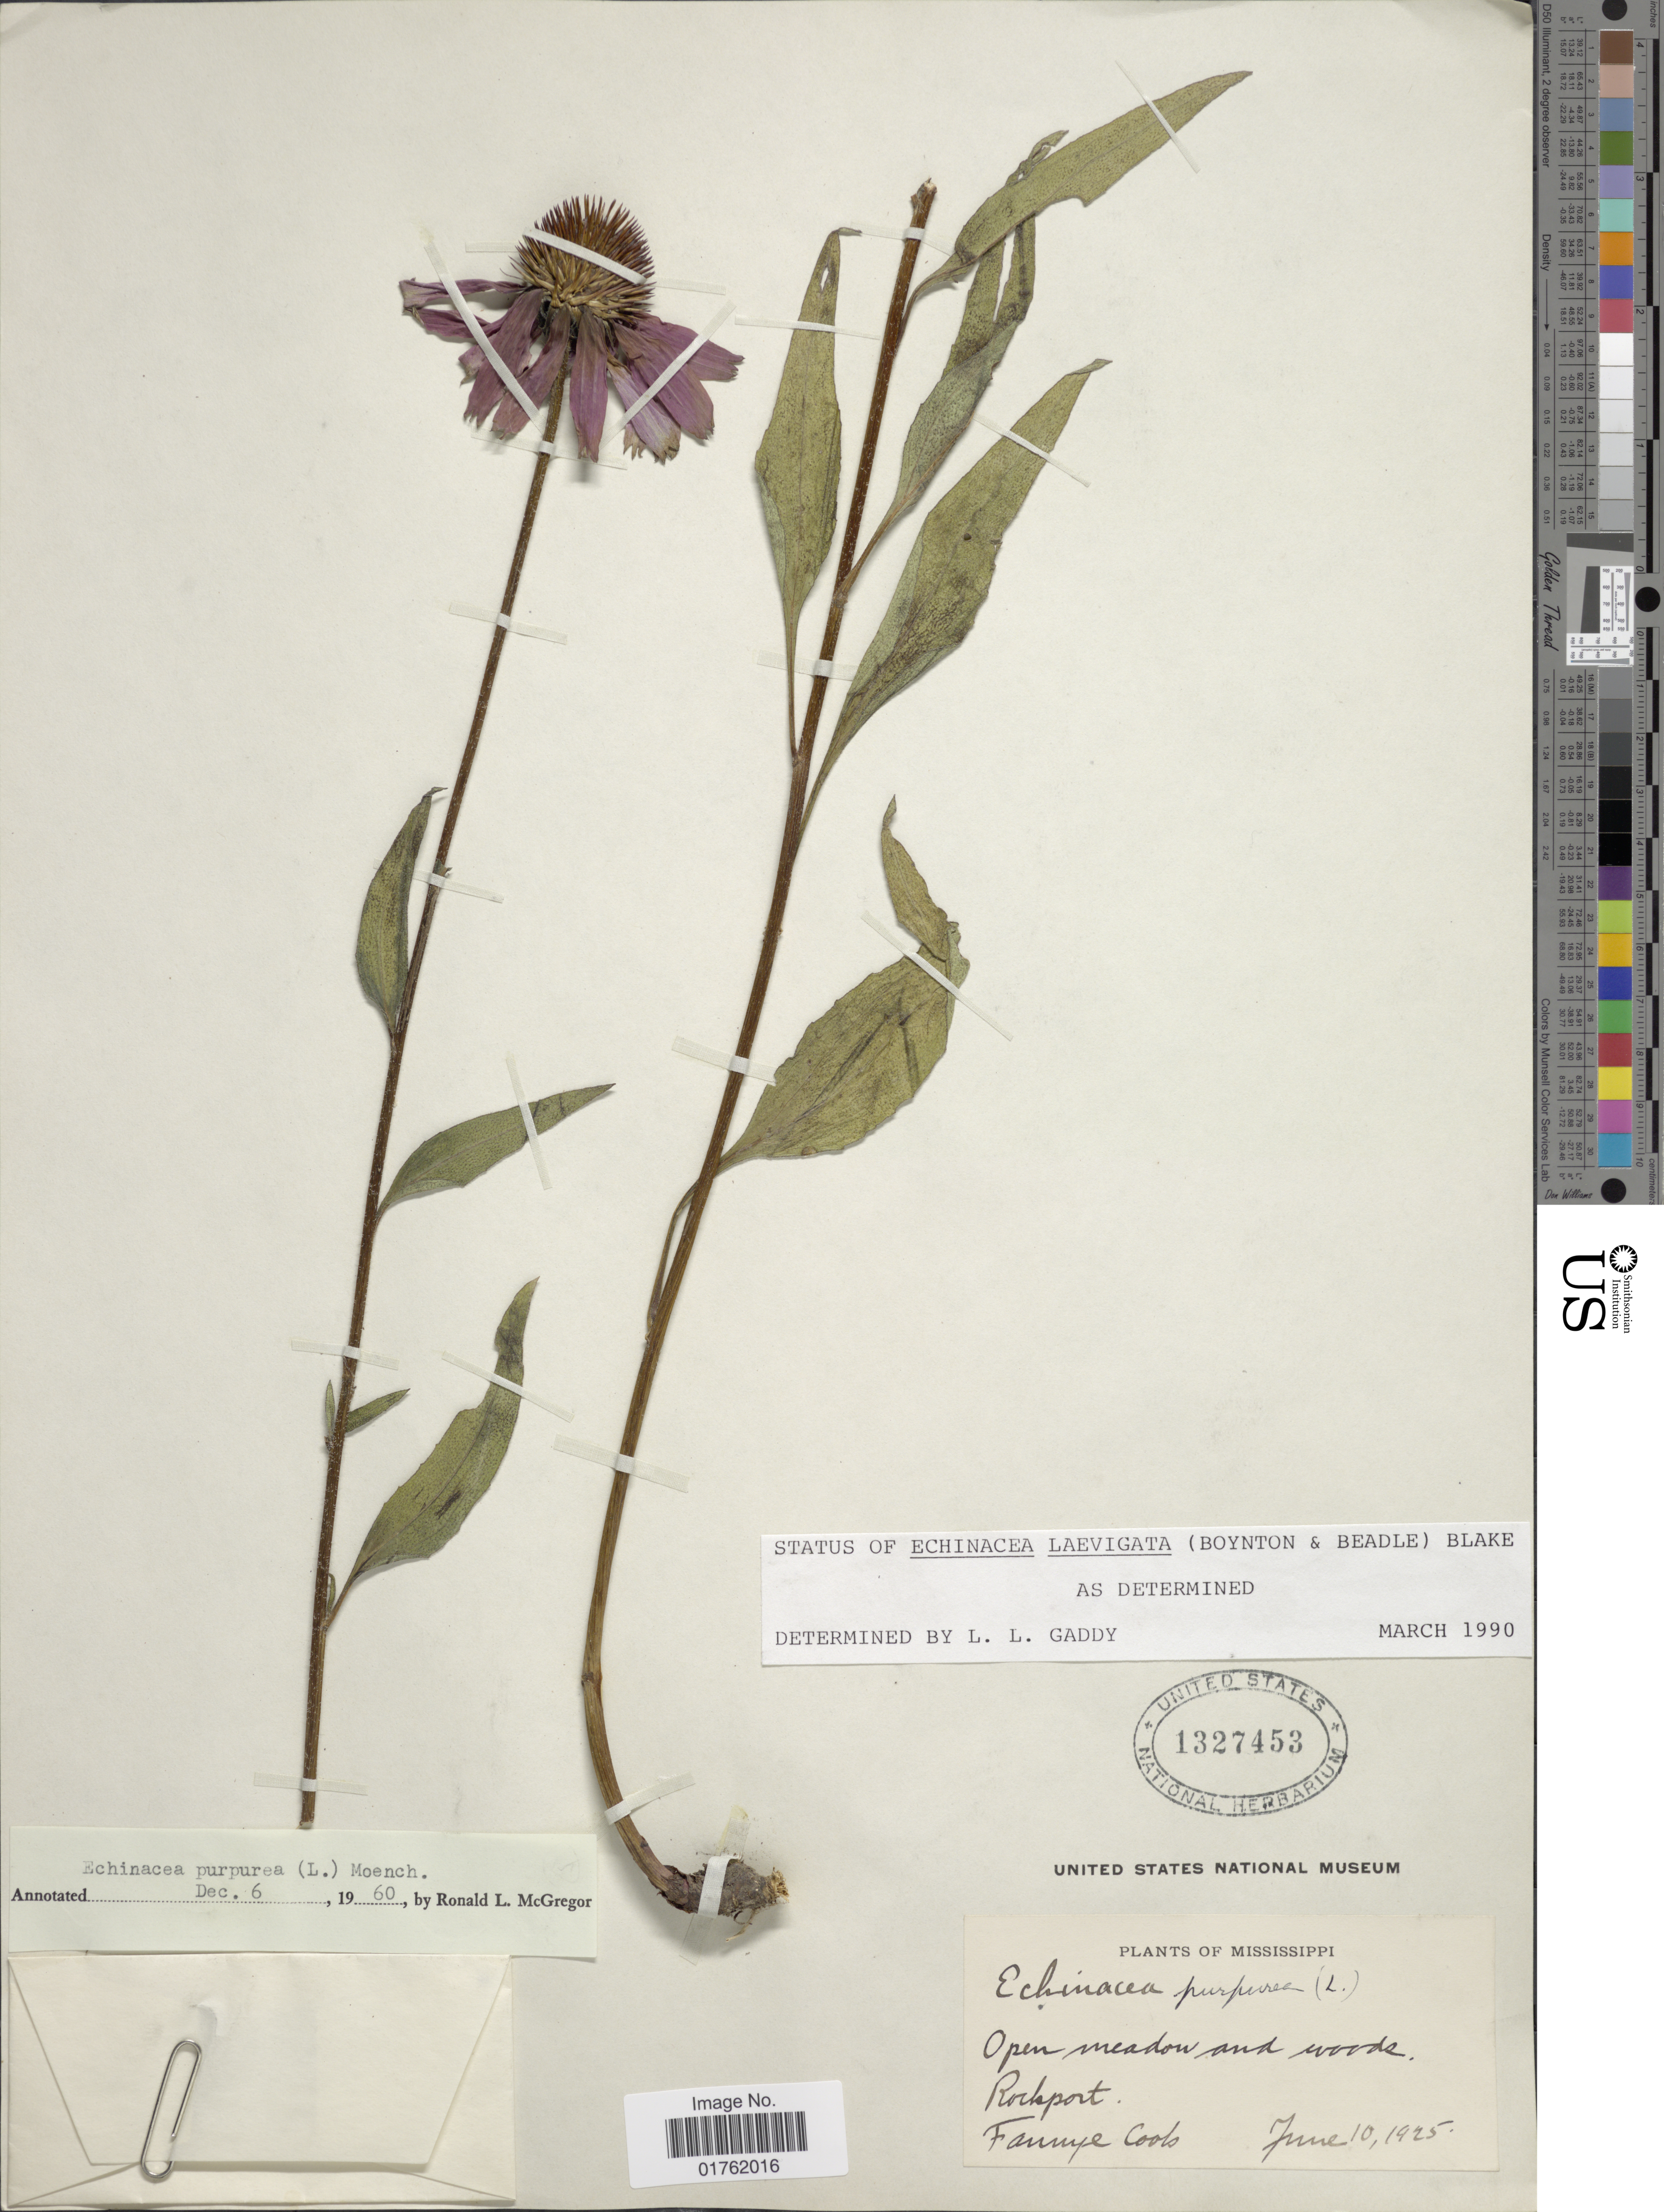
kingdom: Plantae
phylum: Tracheophyta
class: Magnoliopsida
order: Asterales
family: Asteraceae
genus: Echinacea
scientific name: Echinacea purpurea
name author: (L.) Moench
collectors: F. Coob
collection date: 1925-06-10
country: United States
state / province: Mississippi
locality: Open meadow and woods Rockport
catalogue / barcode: US 1327453